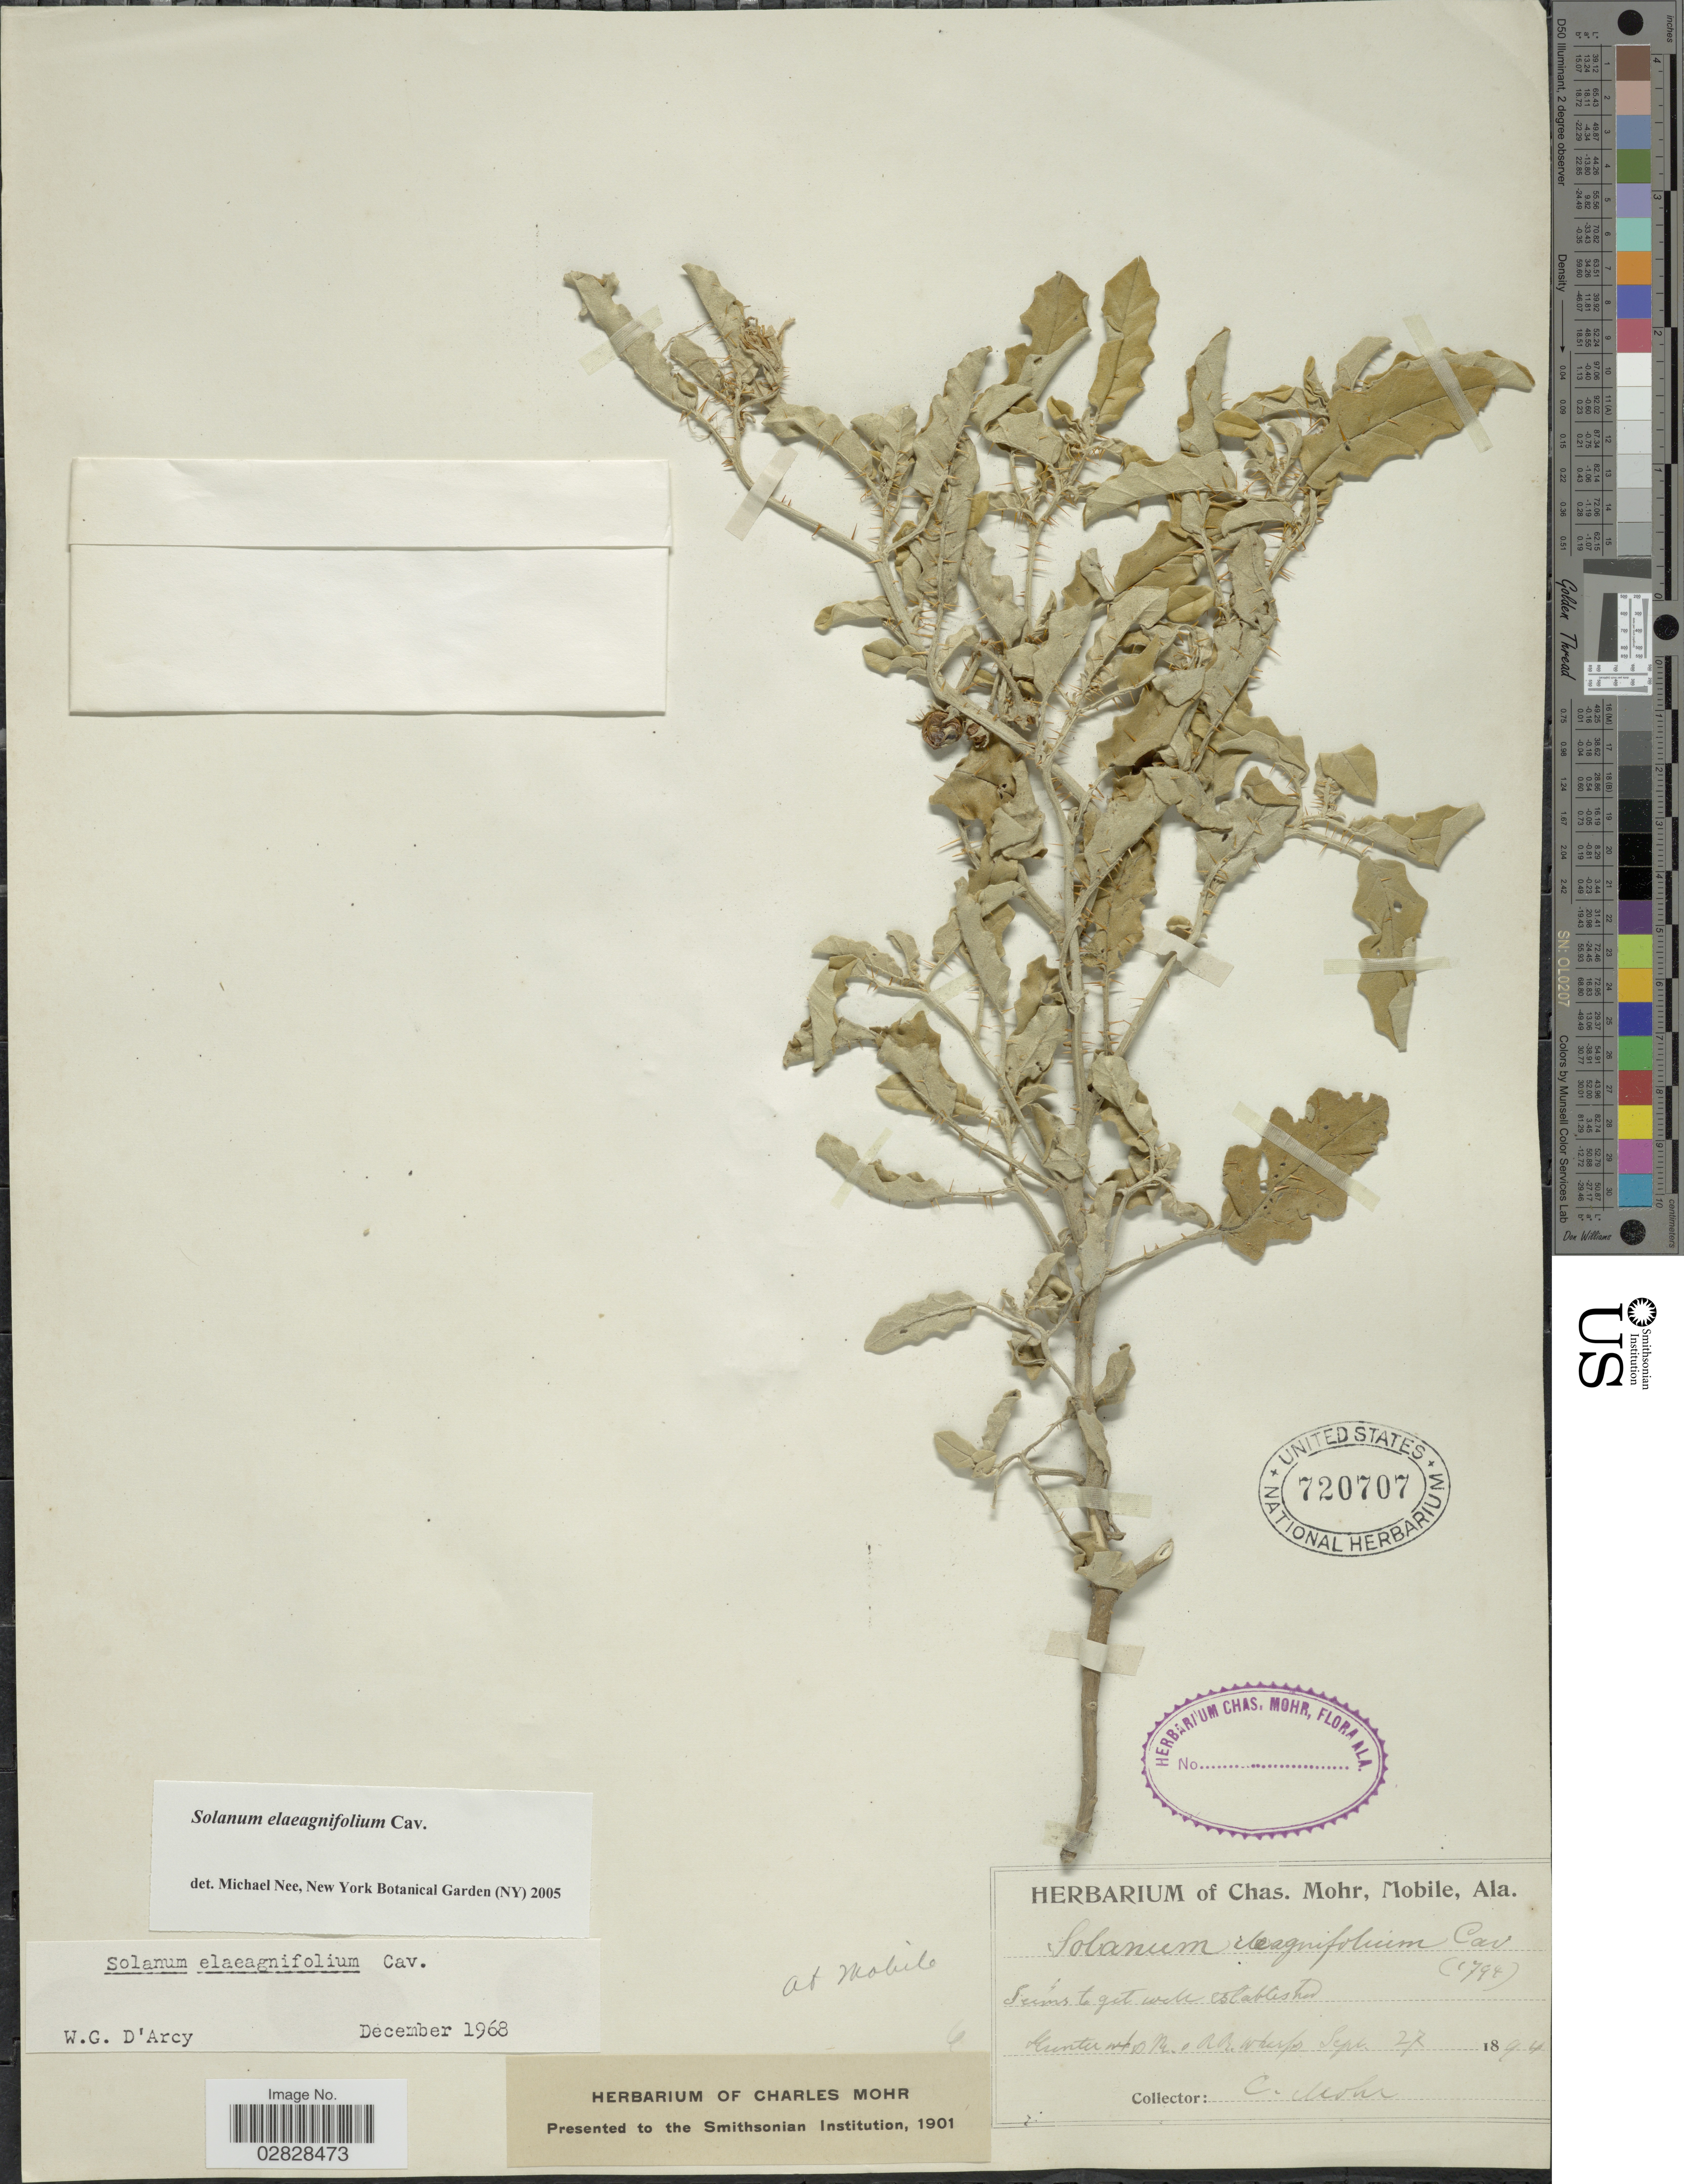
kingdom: Plantae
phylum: Tracheophyta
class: Magnoliopsida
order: Solanales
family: Solanaceae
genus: Solanum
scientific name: Solanum elaeagnifolium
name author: Cav.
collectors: Mohr, C. T. (herbarium)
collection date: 1894-09-27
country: United States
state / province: Alabama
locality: Hunter Mts. M.O. R.R. Wharfs.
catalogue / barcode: US 720707